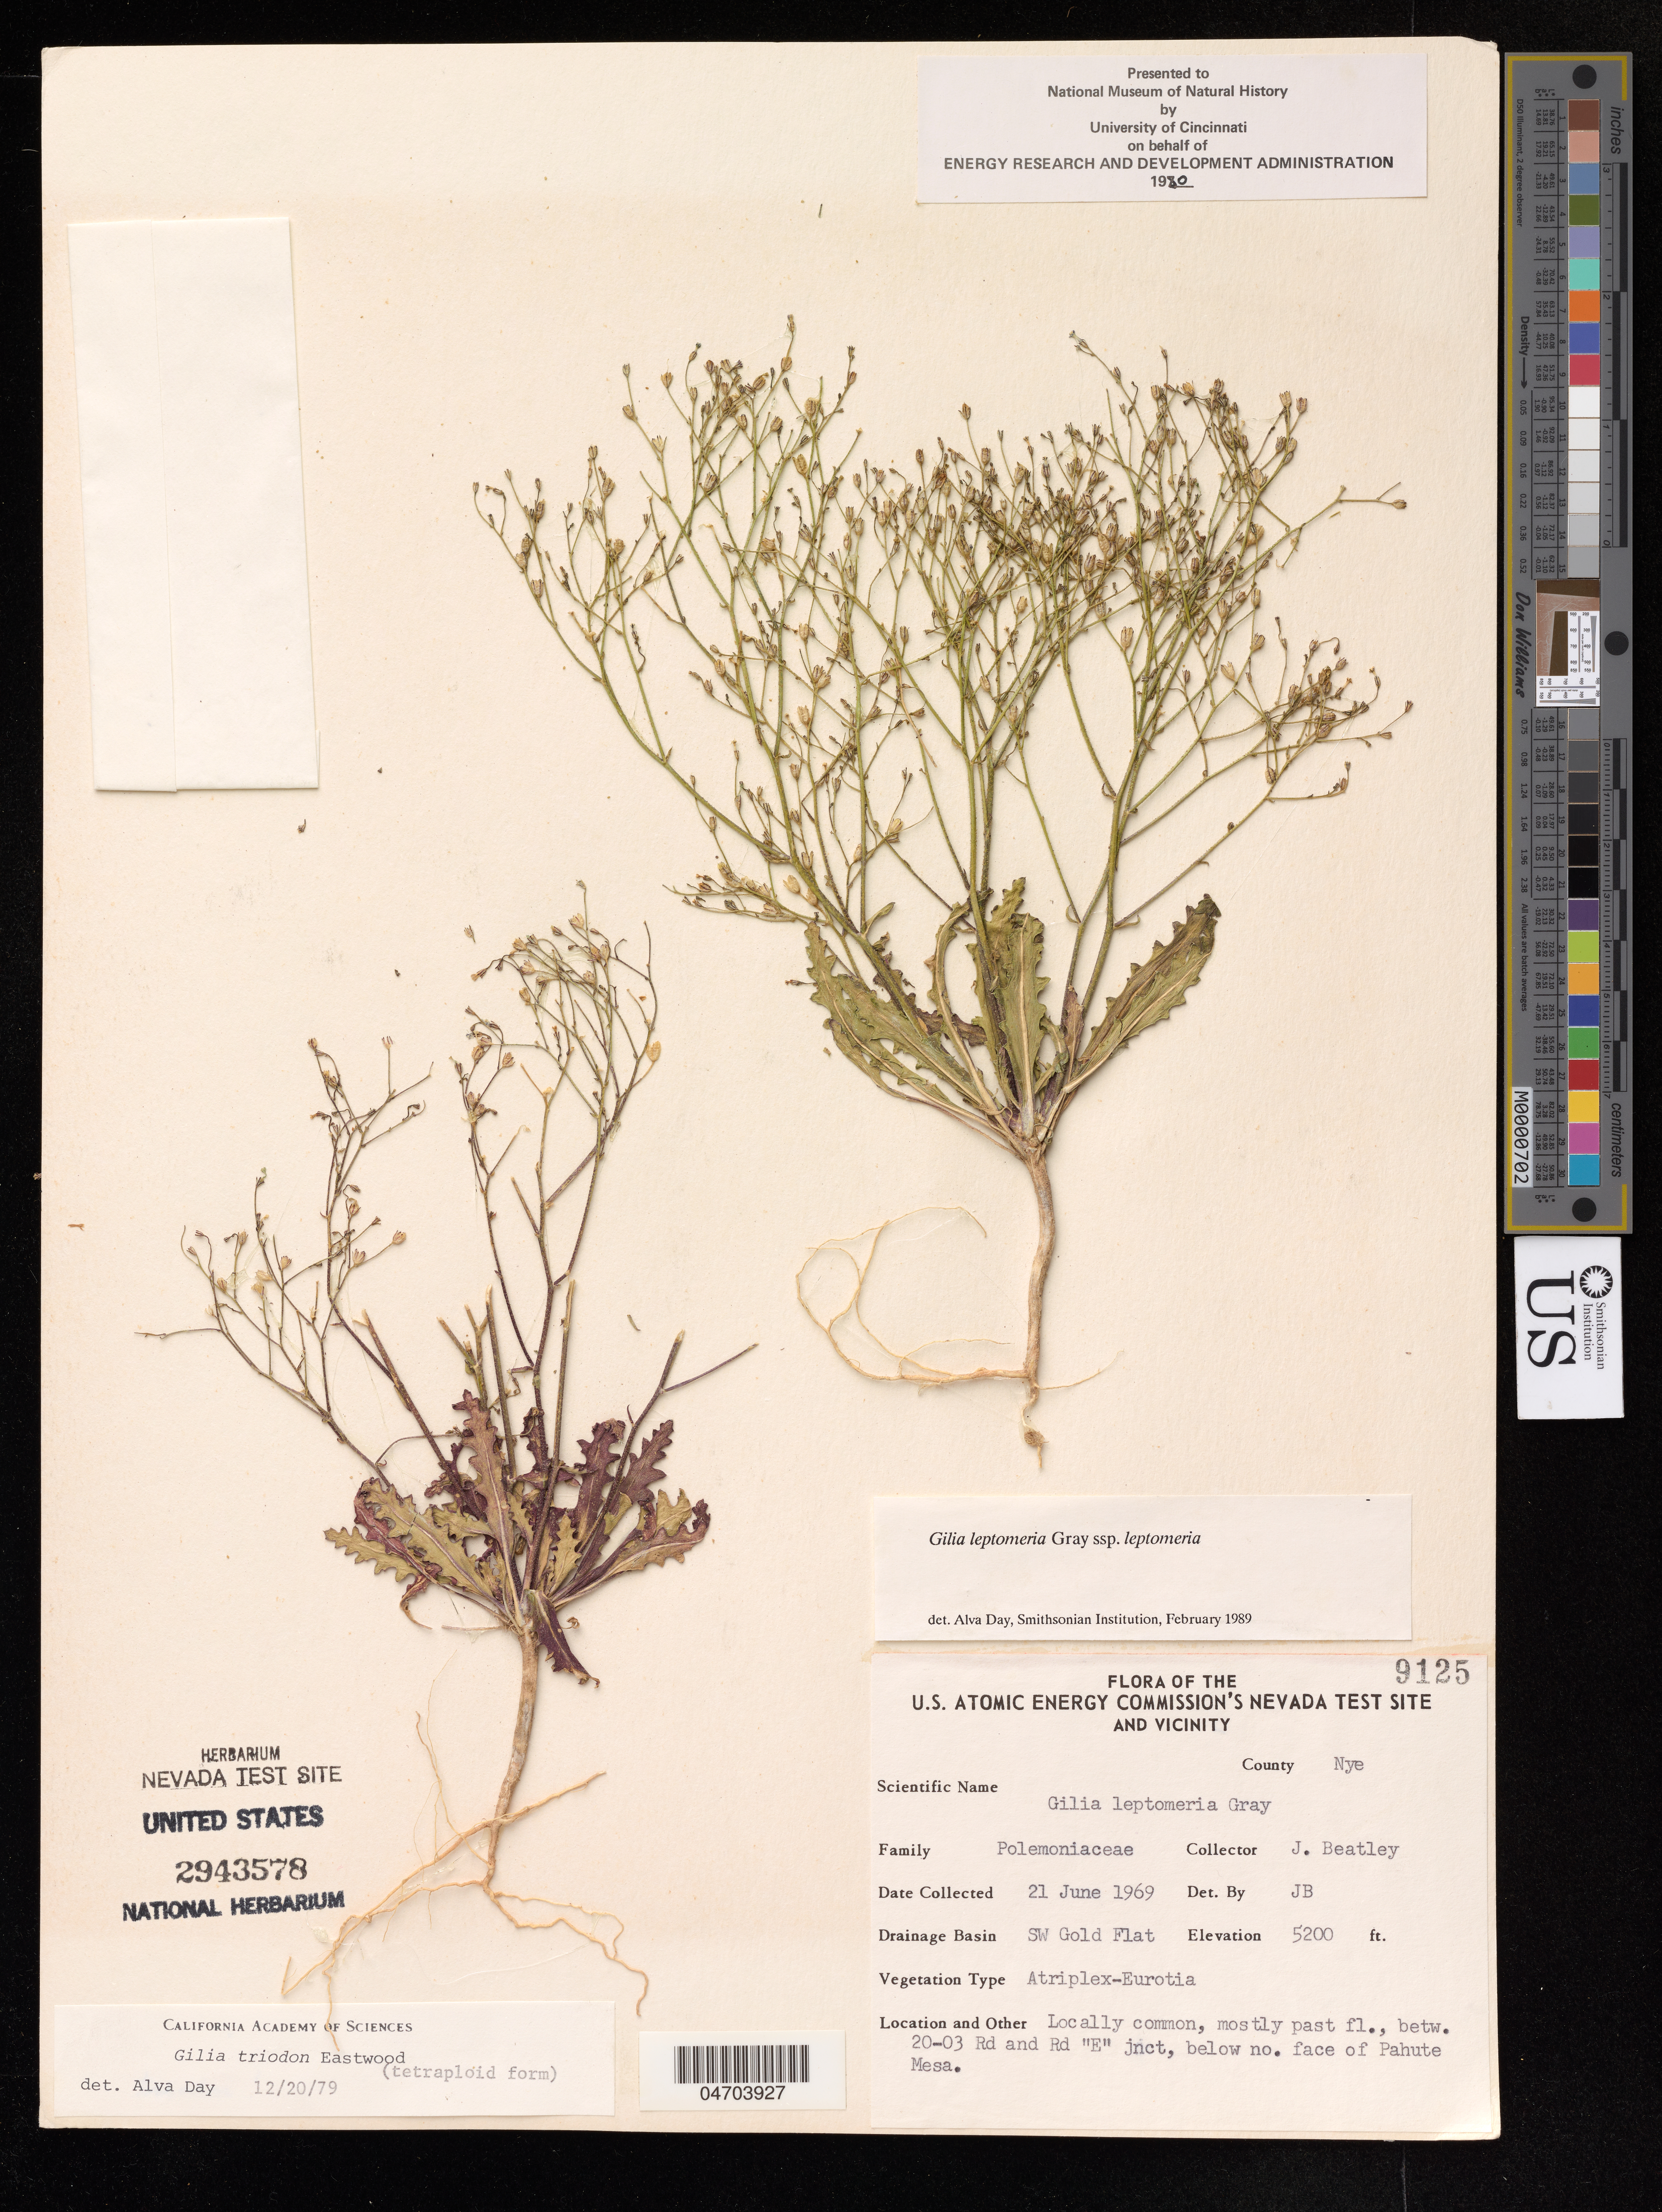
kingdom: Plantae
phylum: Tracheophyta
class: Magnoliopsida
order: Ericales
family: Polemoniaceae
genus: Gilia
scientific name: Gilia leptomeria subsp. leptomeria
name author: A. Gray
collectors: J. Beatley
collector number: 9125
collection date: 1969-06-21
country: United States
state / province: Nevada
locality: The U. S. Atomic Energy Commission's Nevada test site and Vicinity. County Nye. Drainage Basin SW Gold Flat Locally common, mostly past fl., betw. 20-03 Rd and Rd "E" jnct, below no. face of Pahute Mesa.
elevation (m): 1585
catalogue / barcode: US 2943578